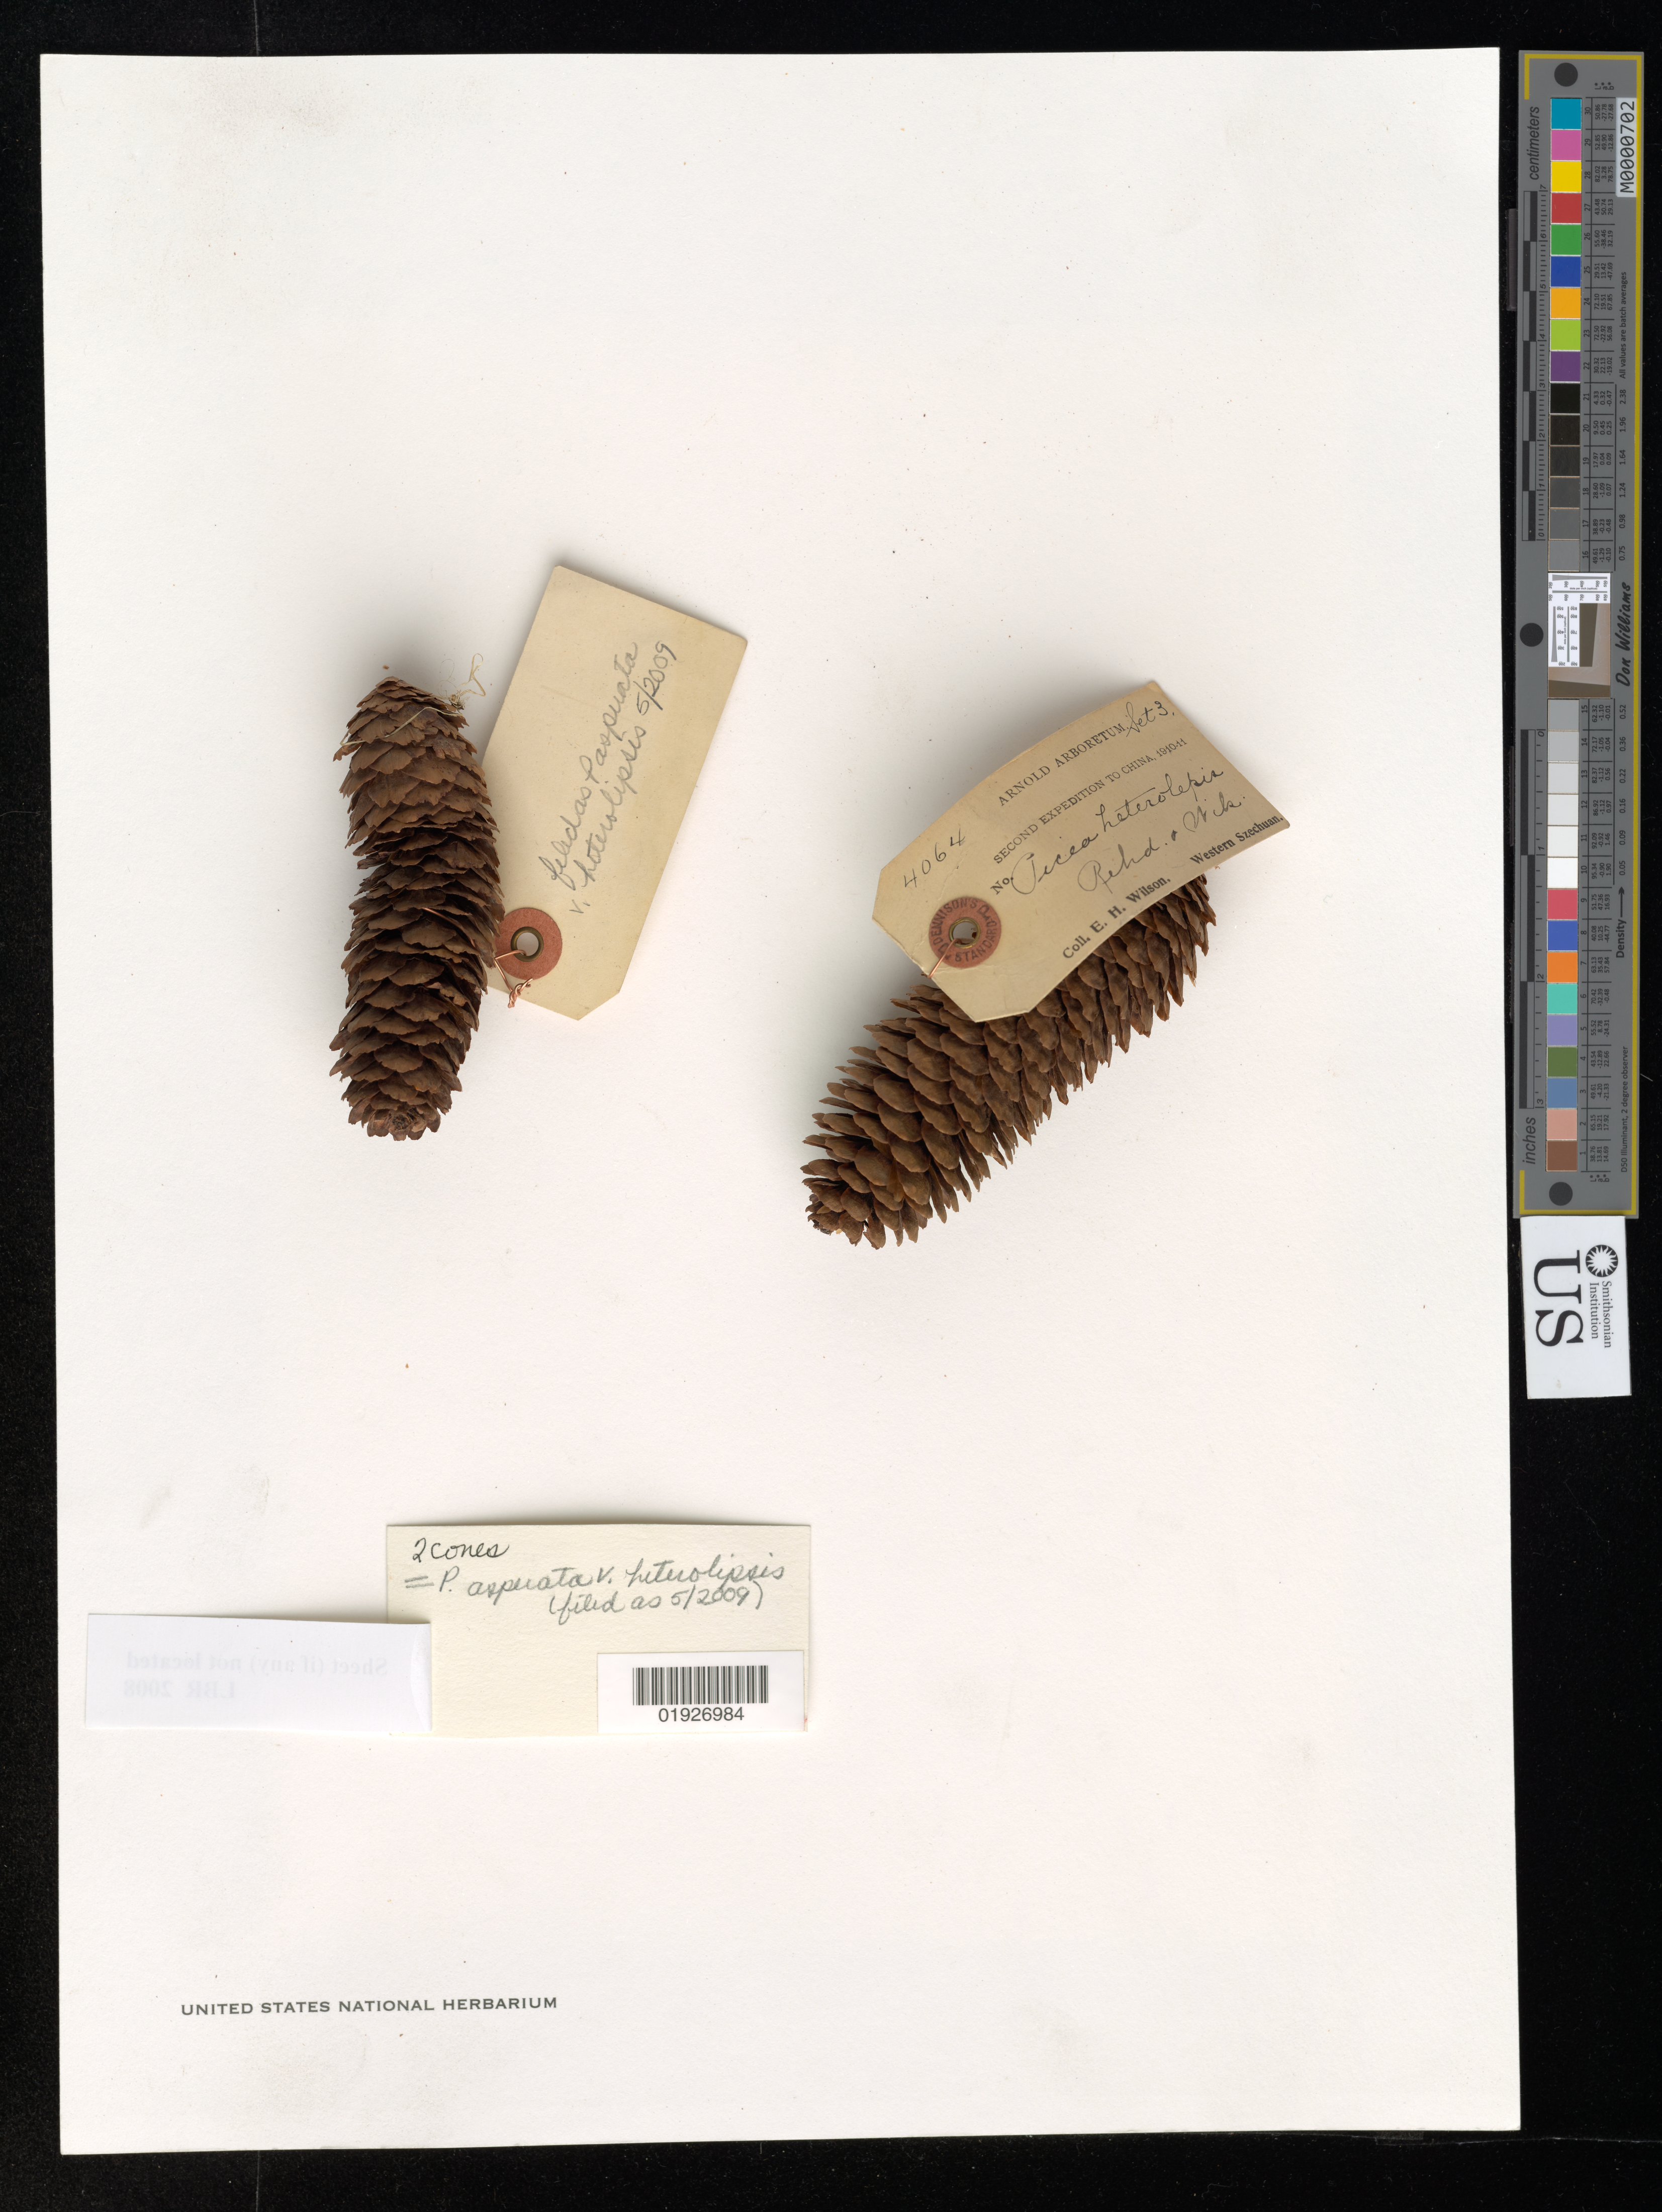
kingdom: Plantae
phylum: Tracheophyta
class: Pinopsida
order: Pinales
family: Pinaceae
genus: Picea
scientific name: Picea asperata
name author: Mast.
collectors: E. H. Wilson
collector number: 4064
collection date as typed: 1910 to -- --- 1911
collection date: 1910/1911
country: China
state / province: Sichuan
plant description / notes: Might be associated with pressed specimen US 776013